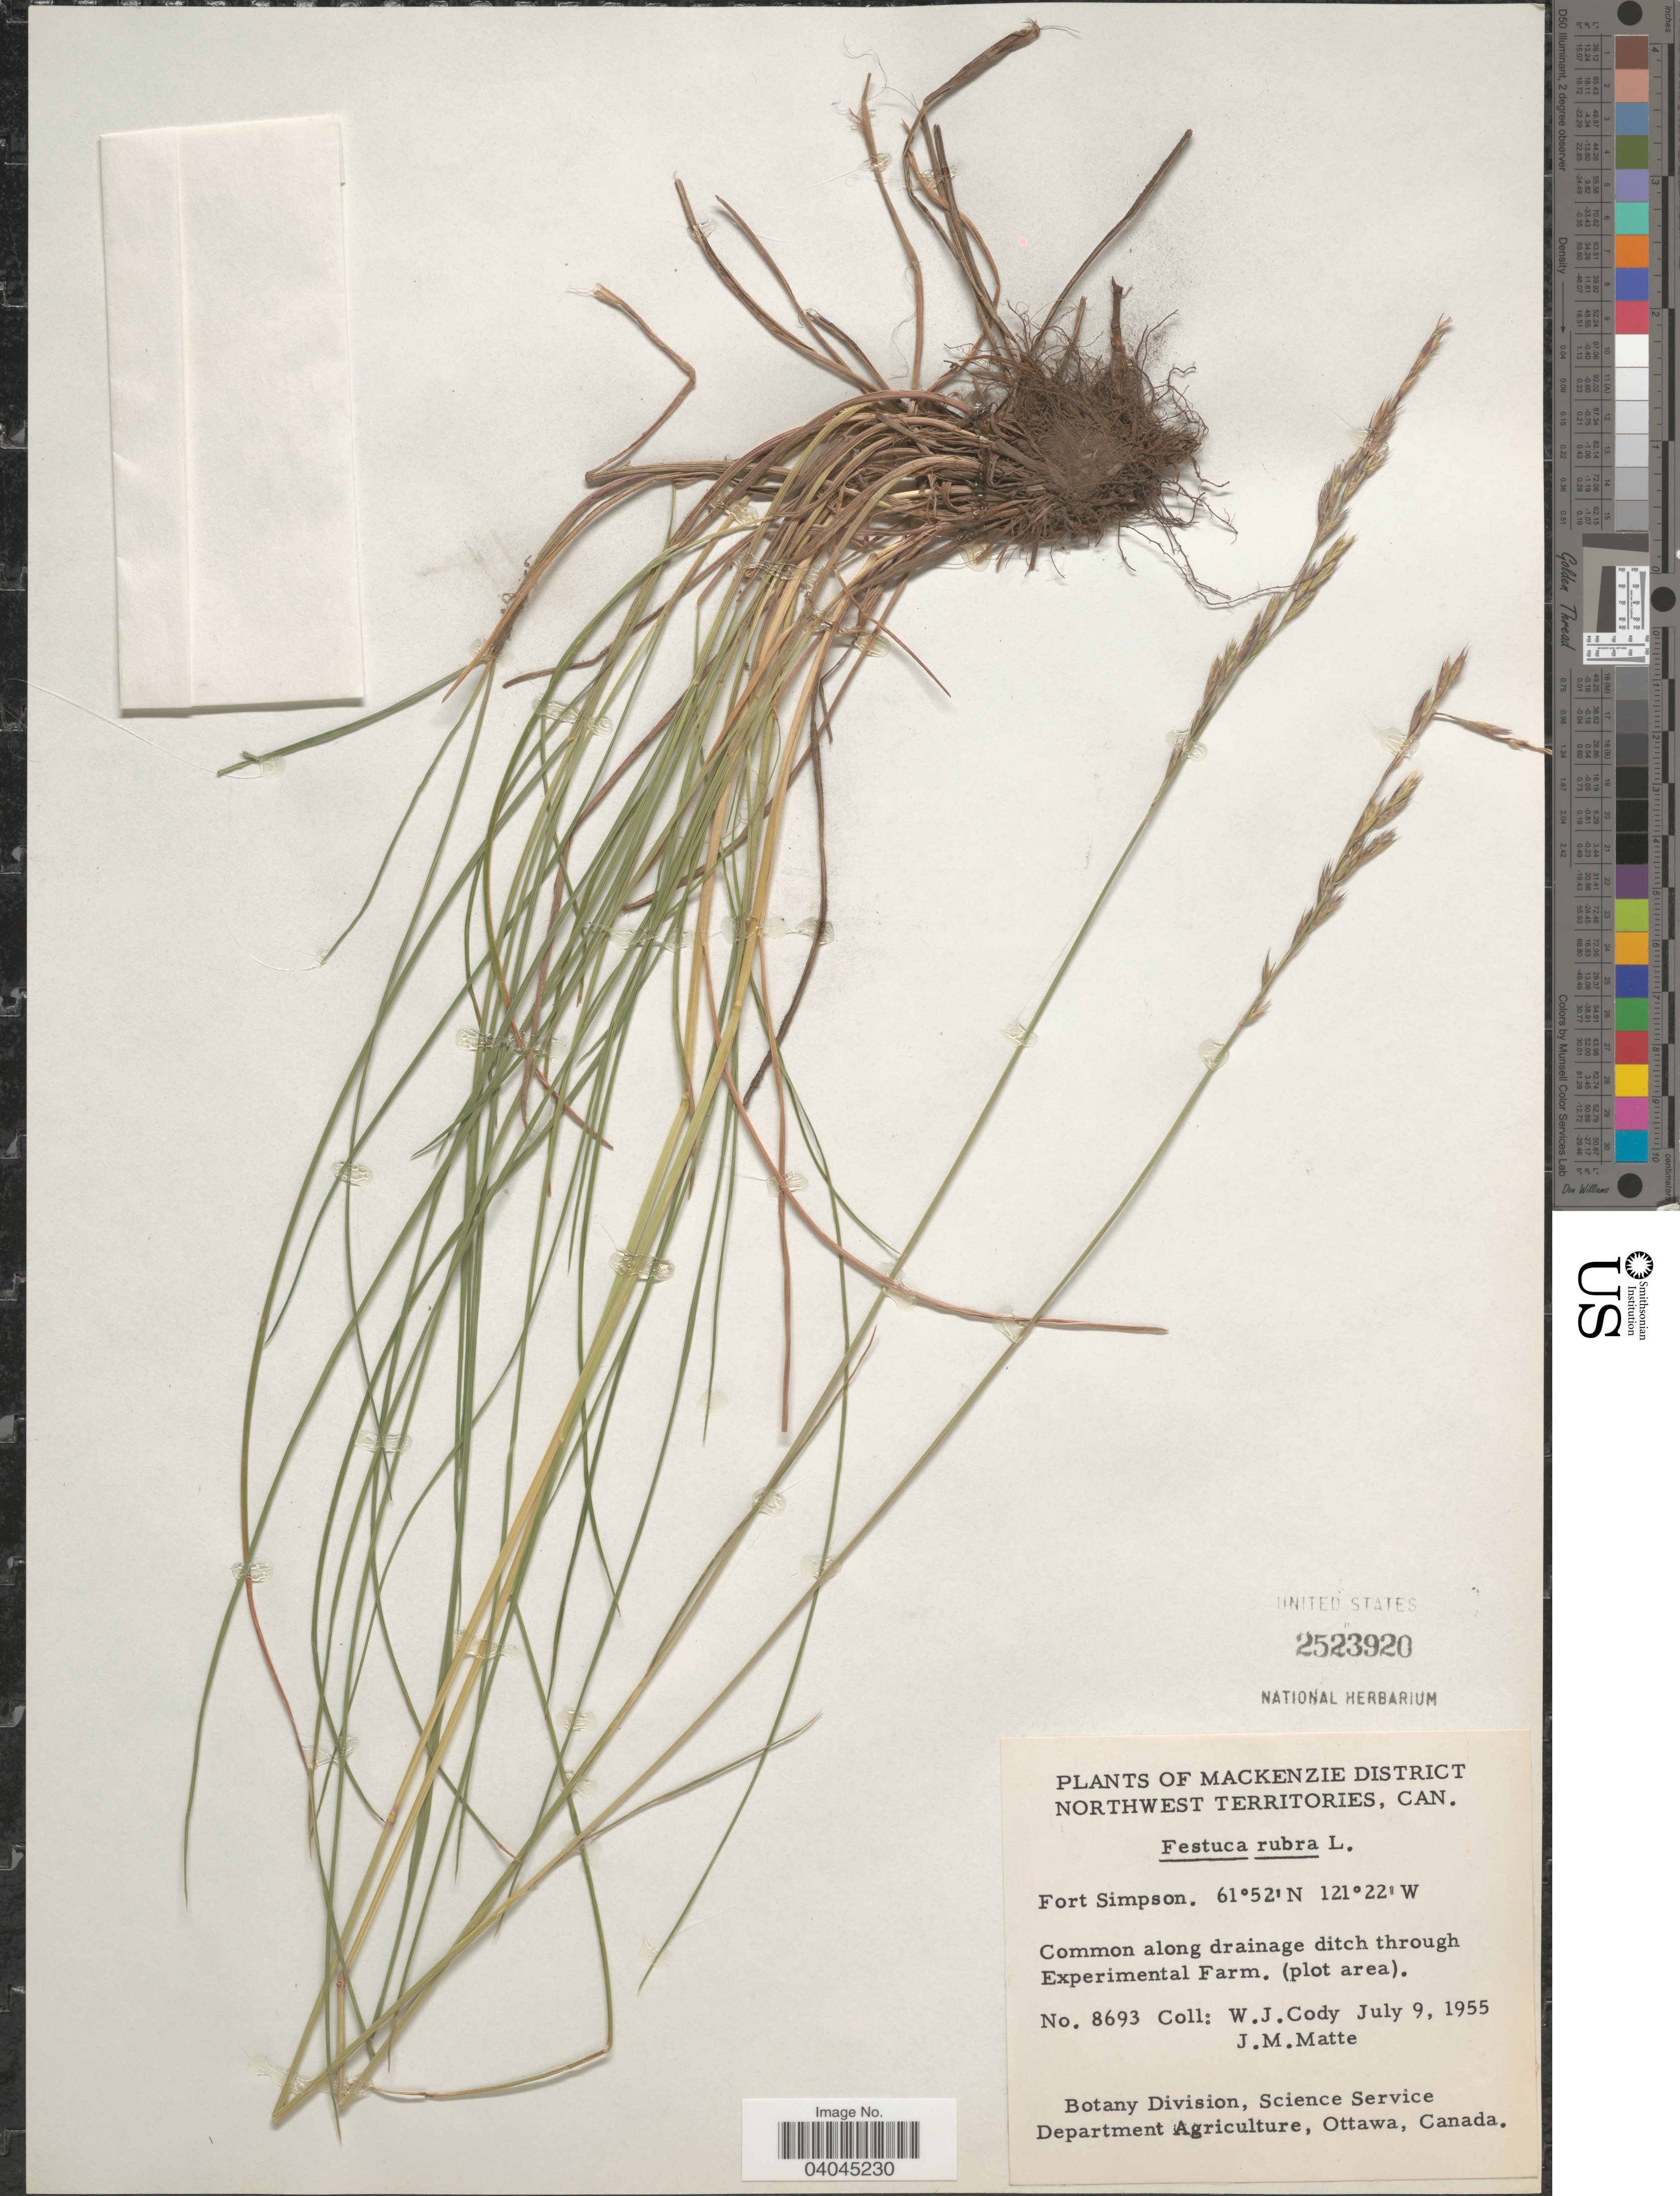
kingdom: Plantae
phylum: Tracheophyta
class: Liliopsida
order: Poales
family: Poaceae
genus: Festuca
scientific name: Festuca rubra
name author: L.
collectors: W. Cody & J. Matte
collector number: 8693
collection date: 1955-07-09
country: Canada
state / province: Northwest Territories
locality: Mackenzie District. Fort Simpson. Through Experimental Farm. (plot area).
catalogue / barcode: US 2523920